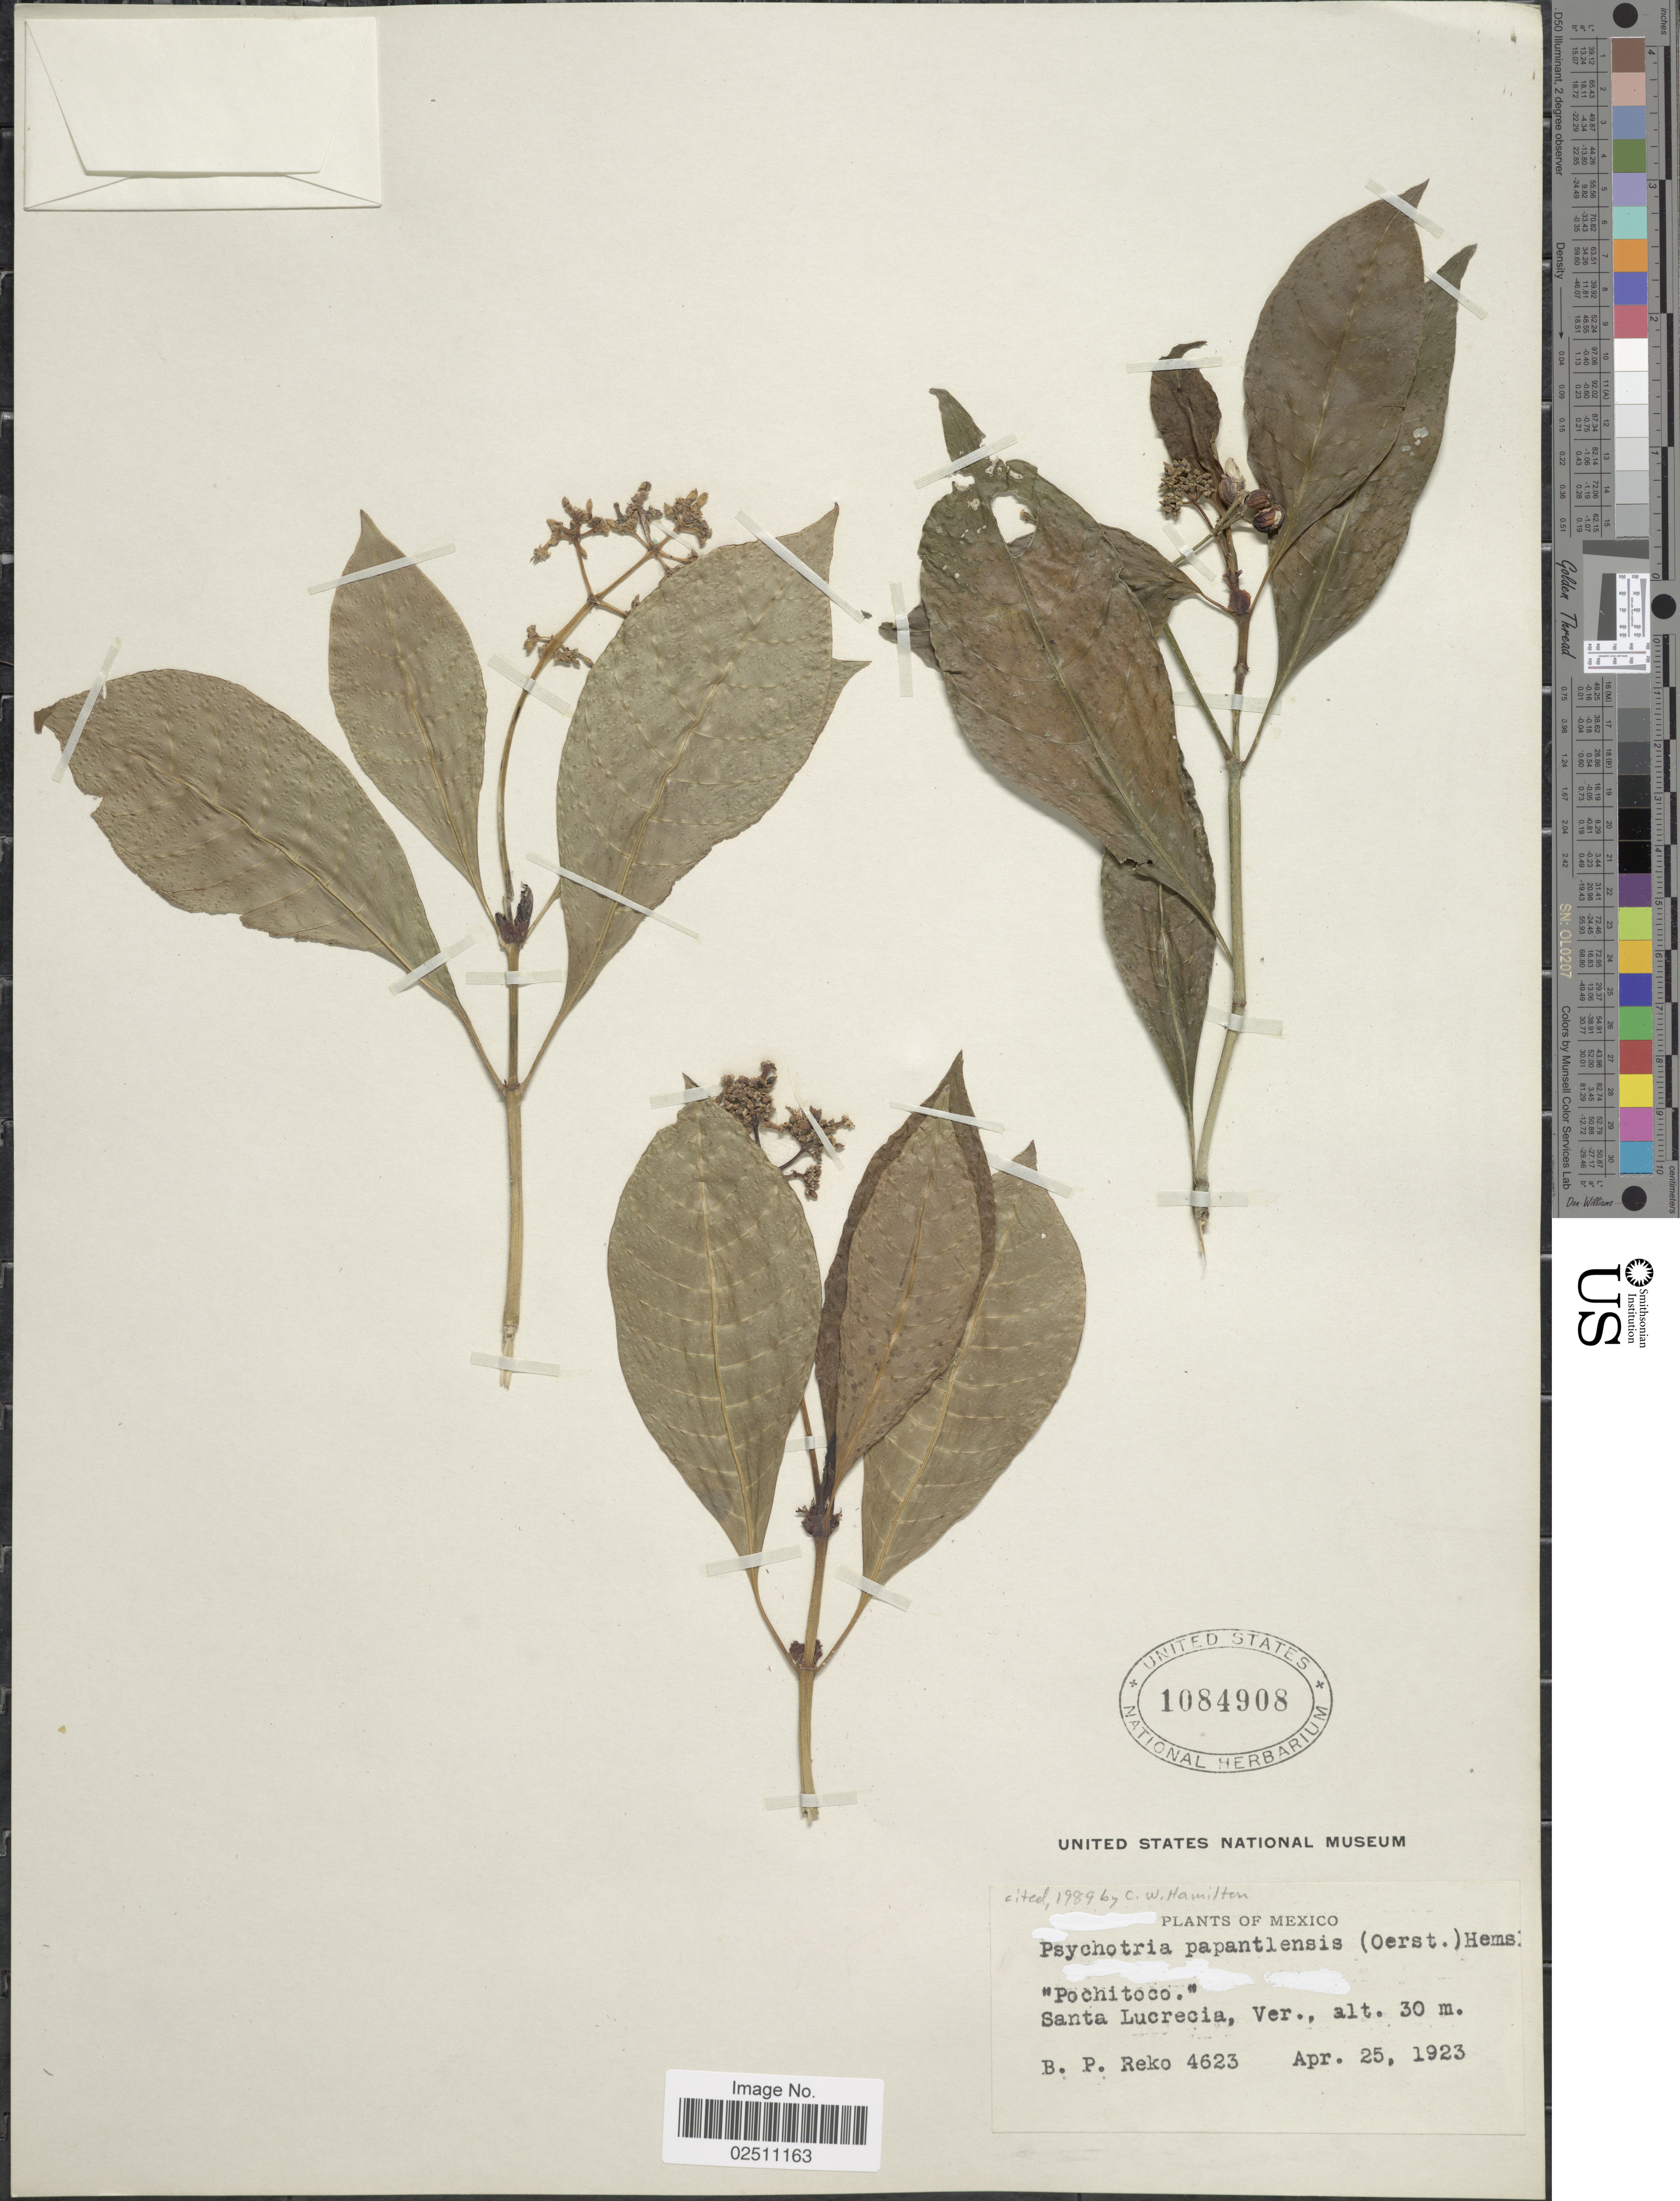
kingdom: Plantae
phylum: Tracheophyta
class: Magnoliopsida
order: Gentianales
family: Rubiaceae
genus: Psychotria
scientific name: Psychotria papantlensis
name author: (Oerst.) Hemsl.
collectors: B. P. Reko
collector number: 4623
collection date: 1923-04-25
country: Mexico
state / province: Veracruz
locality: Santa Lucrecia, Ver.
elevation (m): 30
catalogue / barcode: US 1084908